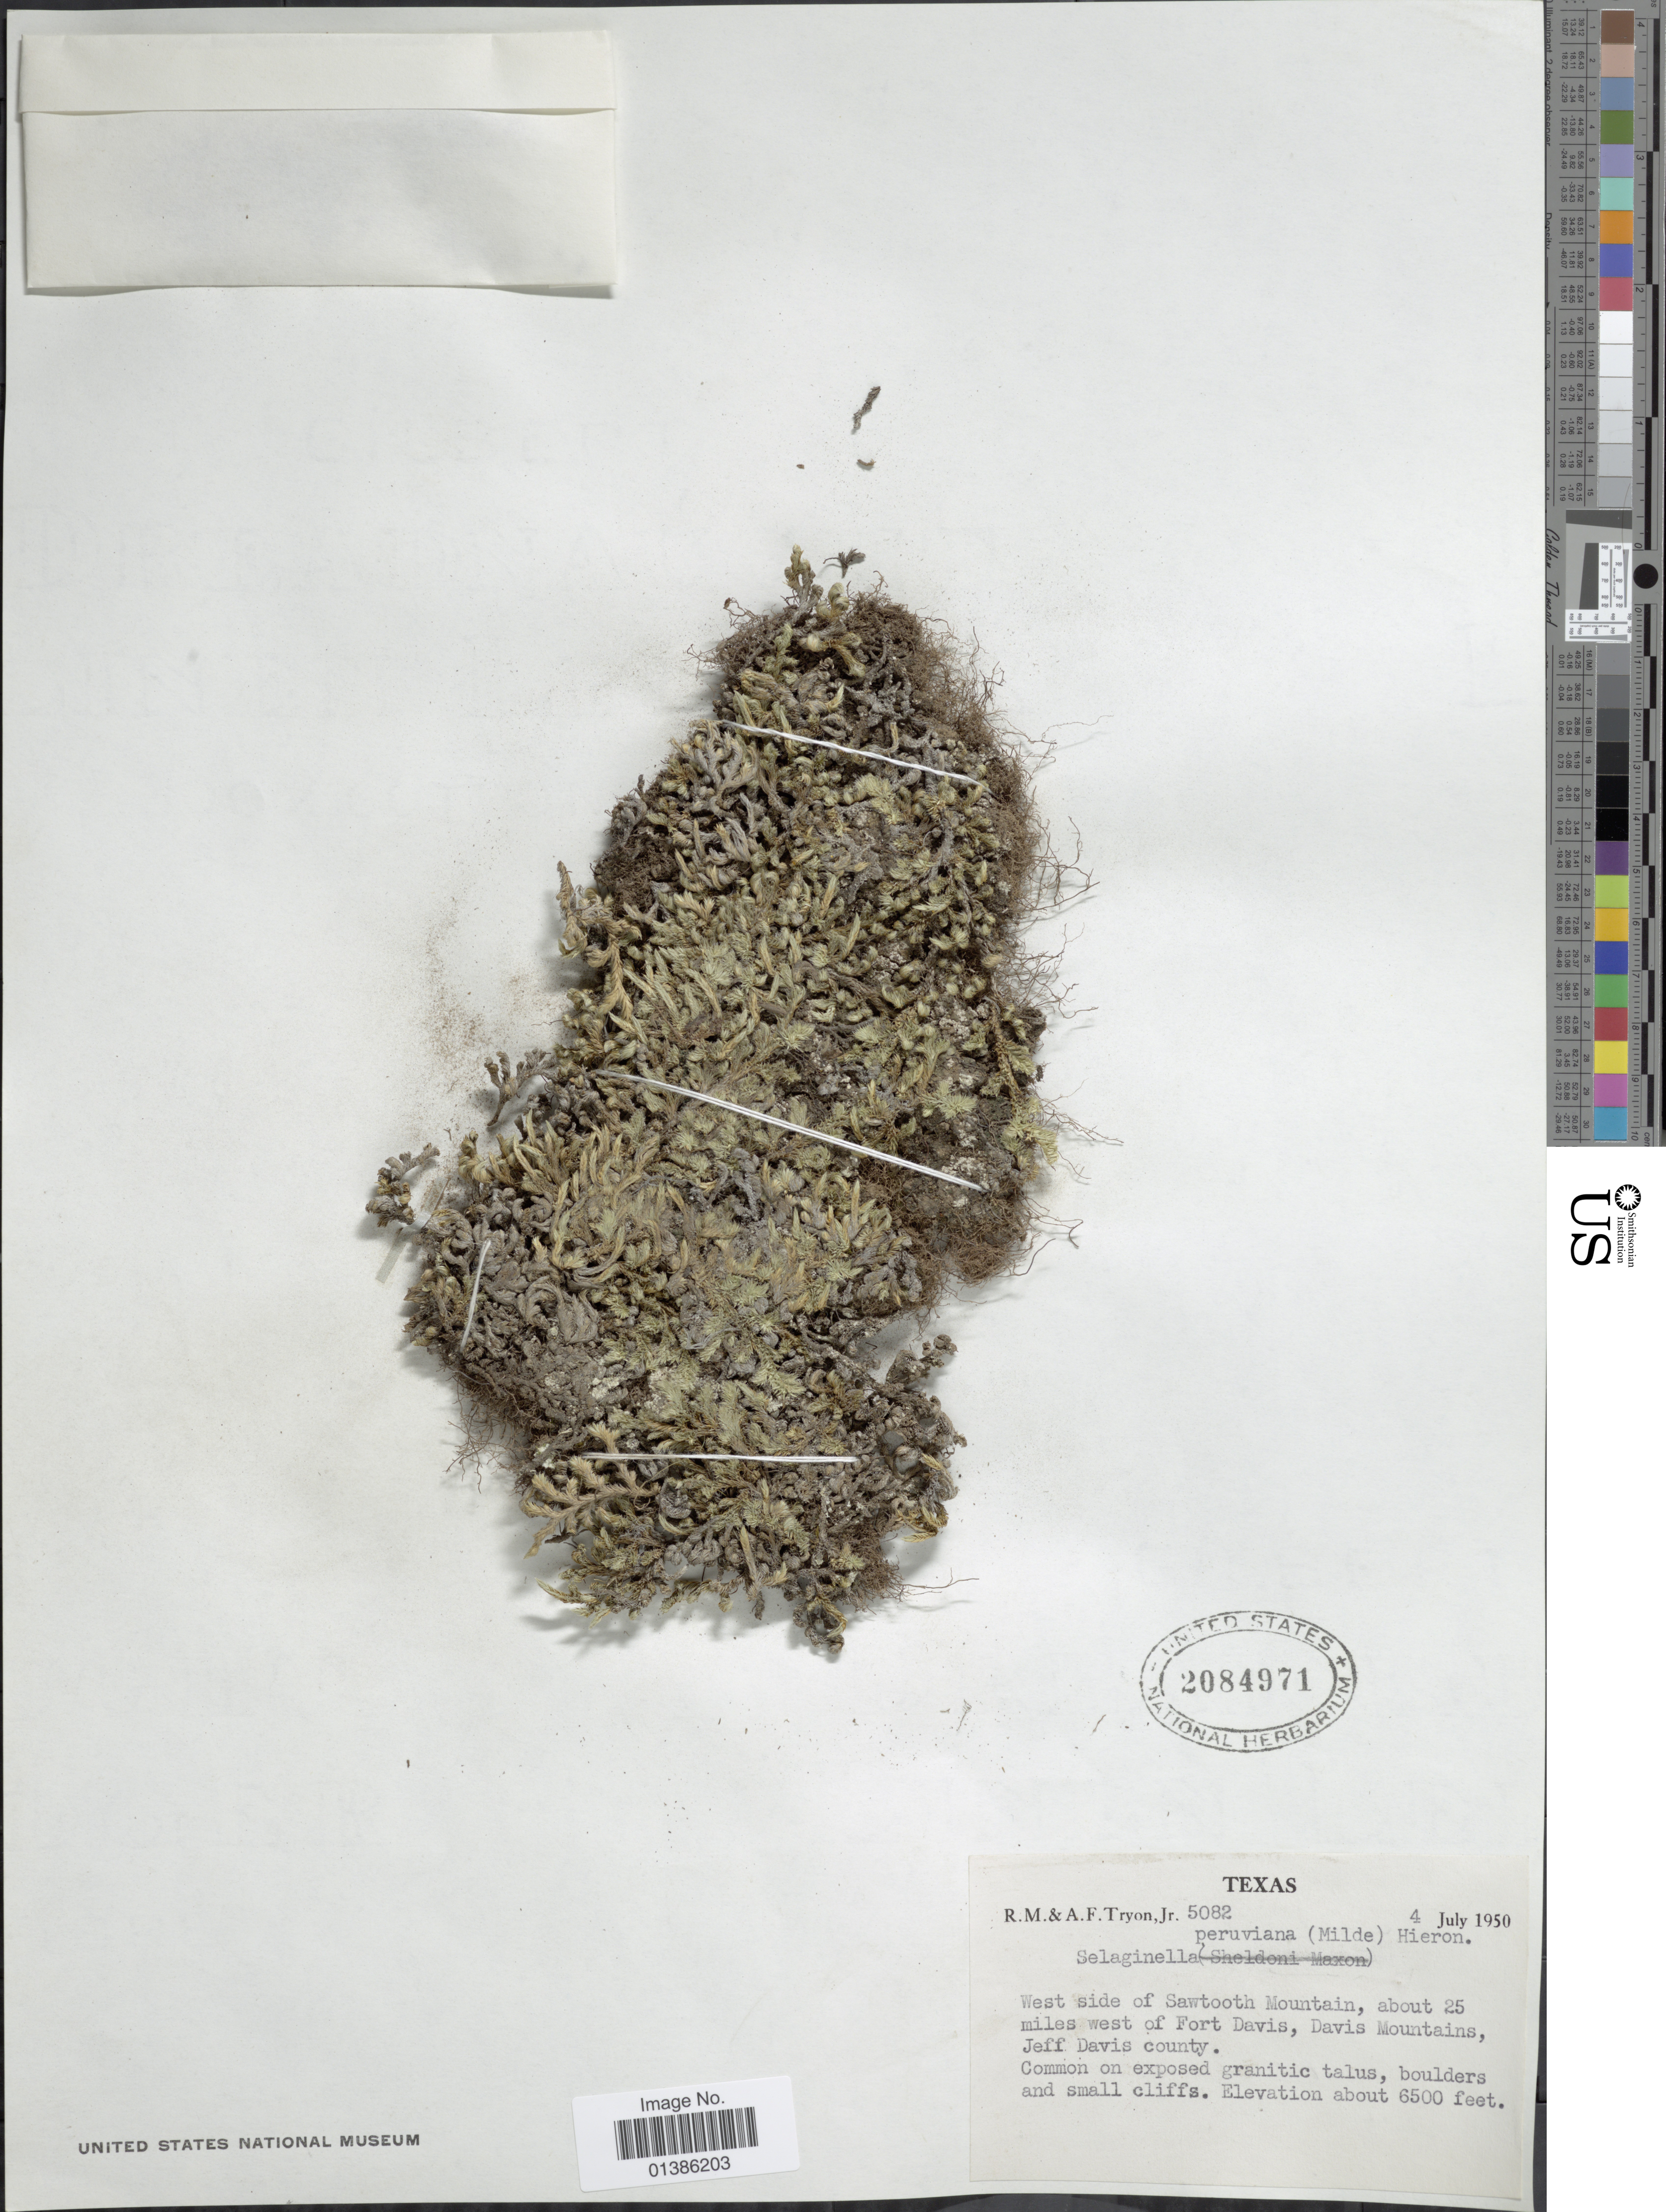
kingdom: Plantae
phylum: Tracheophyta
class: Lycopodiopsida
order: Selaginellales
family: Selaginellaceae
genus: Selaginella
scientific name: Selaginella peruviana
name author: (Milde) Hieron.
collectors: R. M. Tryon & A. F. Tryon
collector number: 5082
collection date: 1950-07-04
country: United States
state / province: Texas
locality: West side of Sawtooth Mountain, about 25 miles west of Fort Davis, Davis Mountain, Jeff Davis county.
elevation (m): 1981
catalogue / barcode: US 2084971